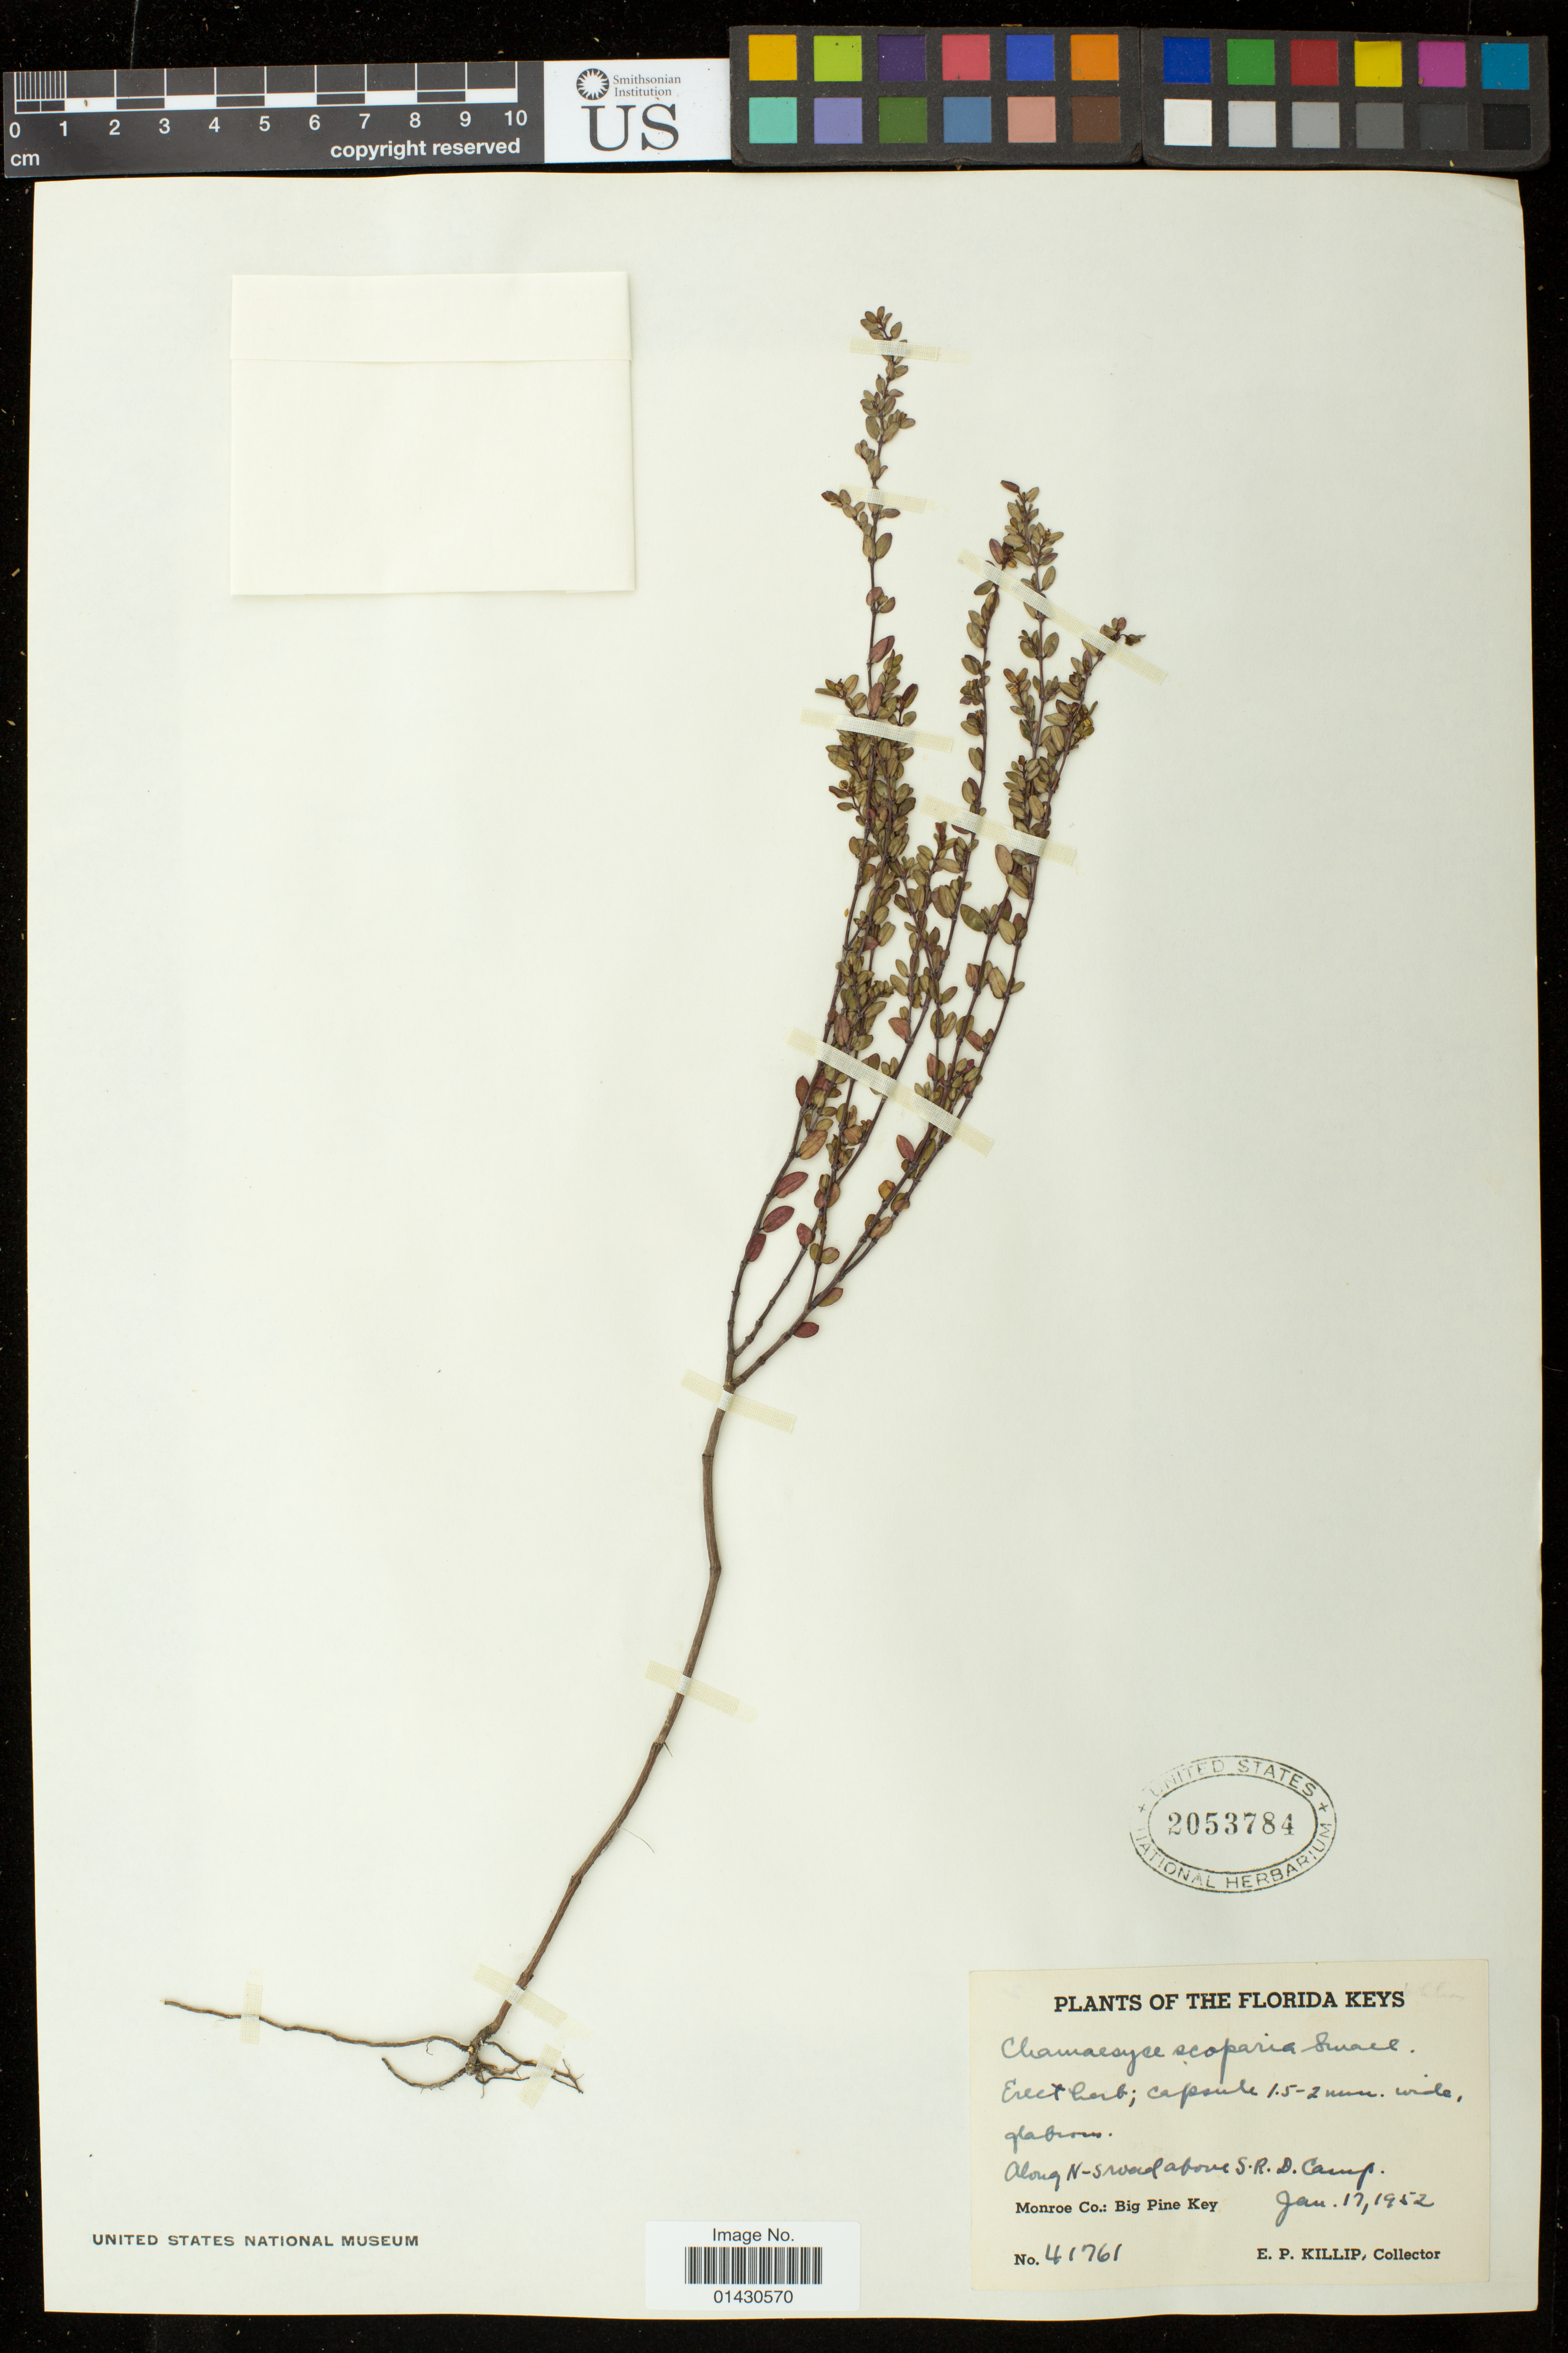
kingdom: Plantae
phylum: Tracheophyta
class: Magnoliopsida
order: Malpighiales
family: Euphorbiaceae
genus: Euphorbia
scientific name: Euphorbia porteriana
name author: (Small) Oudejans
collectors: E. P. Killip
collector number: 41761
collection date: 1952-01-17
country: United States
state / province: Florida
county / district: Monroe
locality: Big Pine Key; Along N-S road above S.R.D. Camp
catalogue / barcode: US 2053784